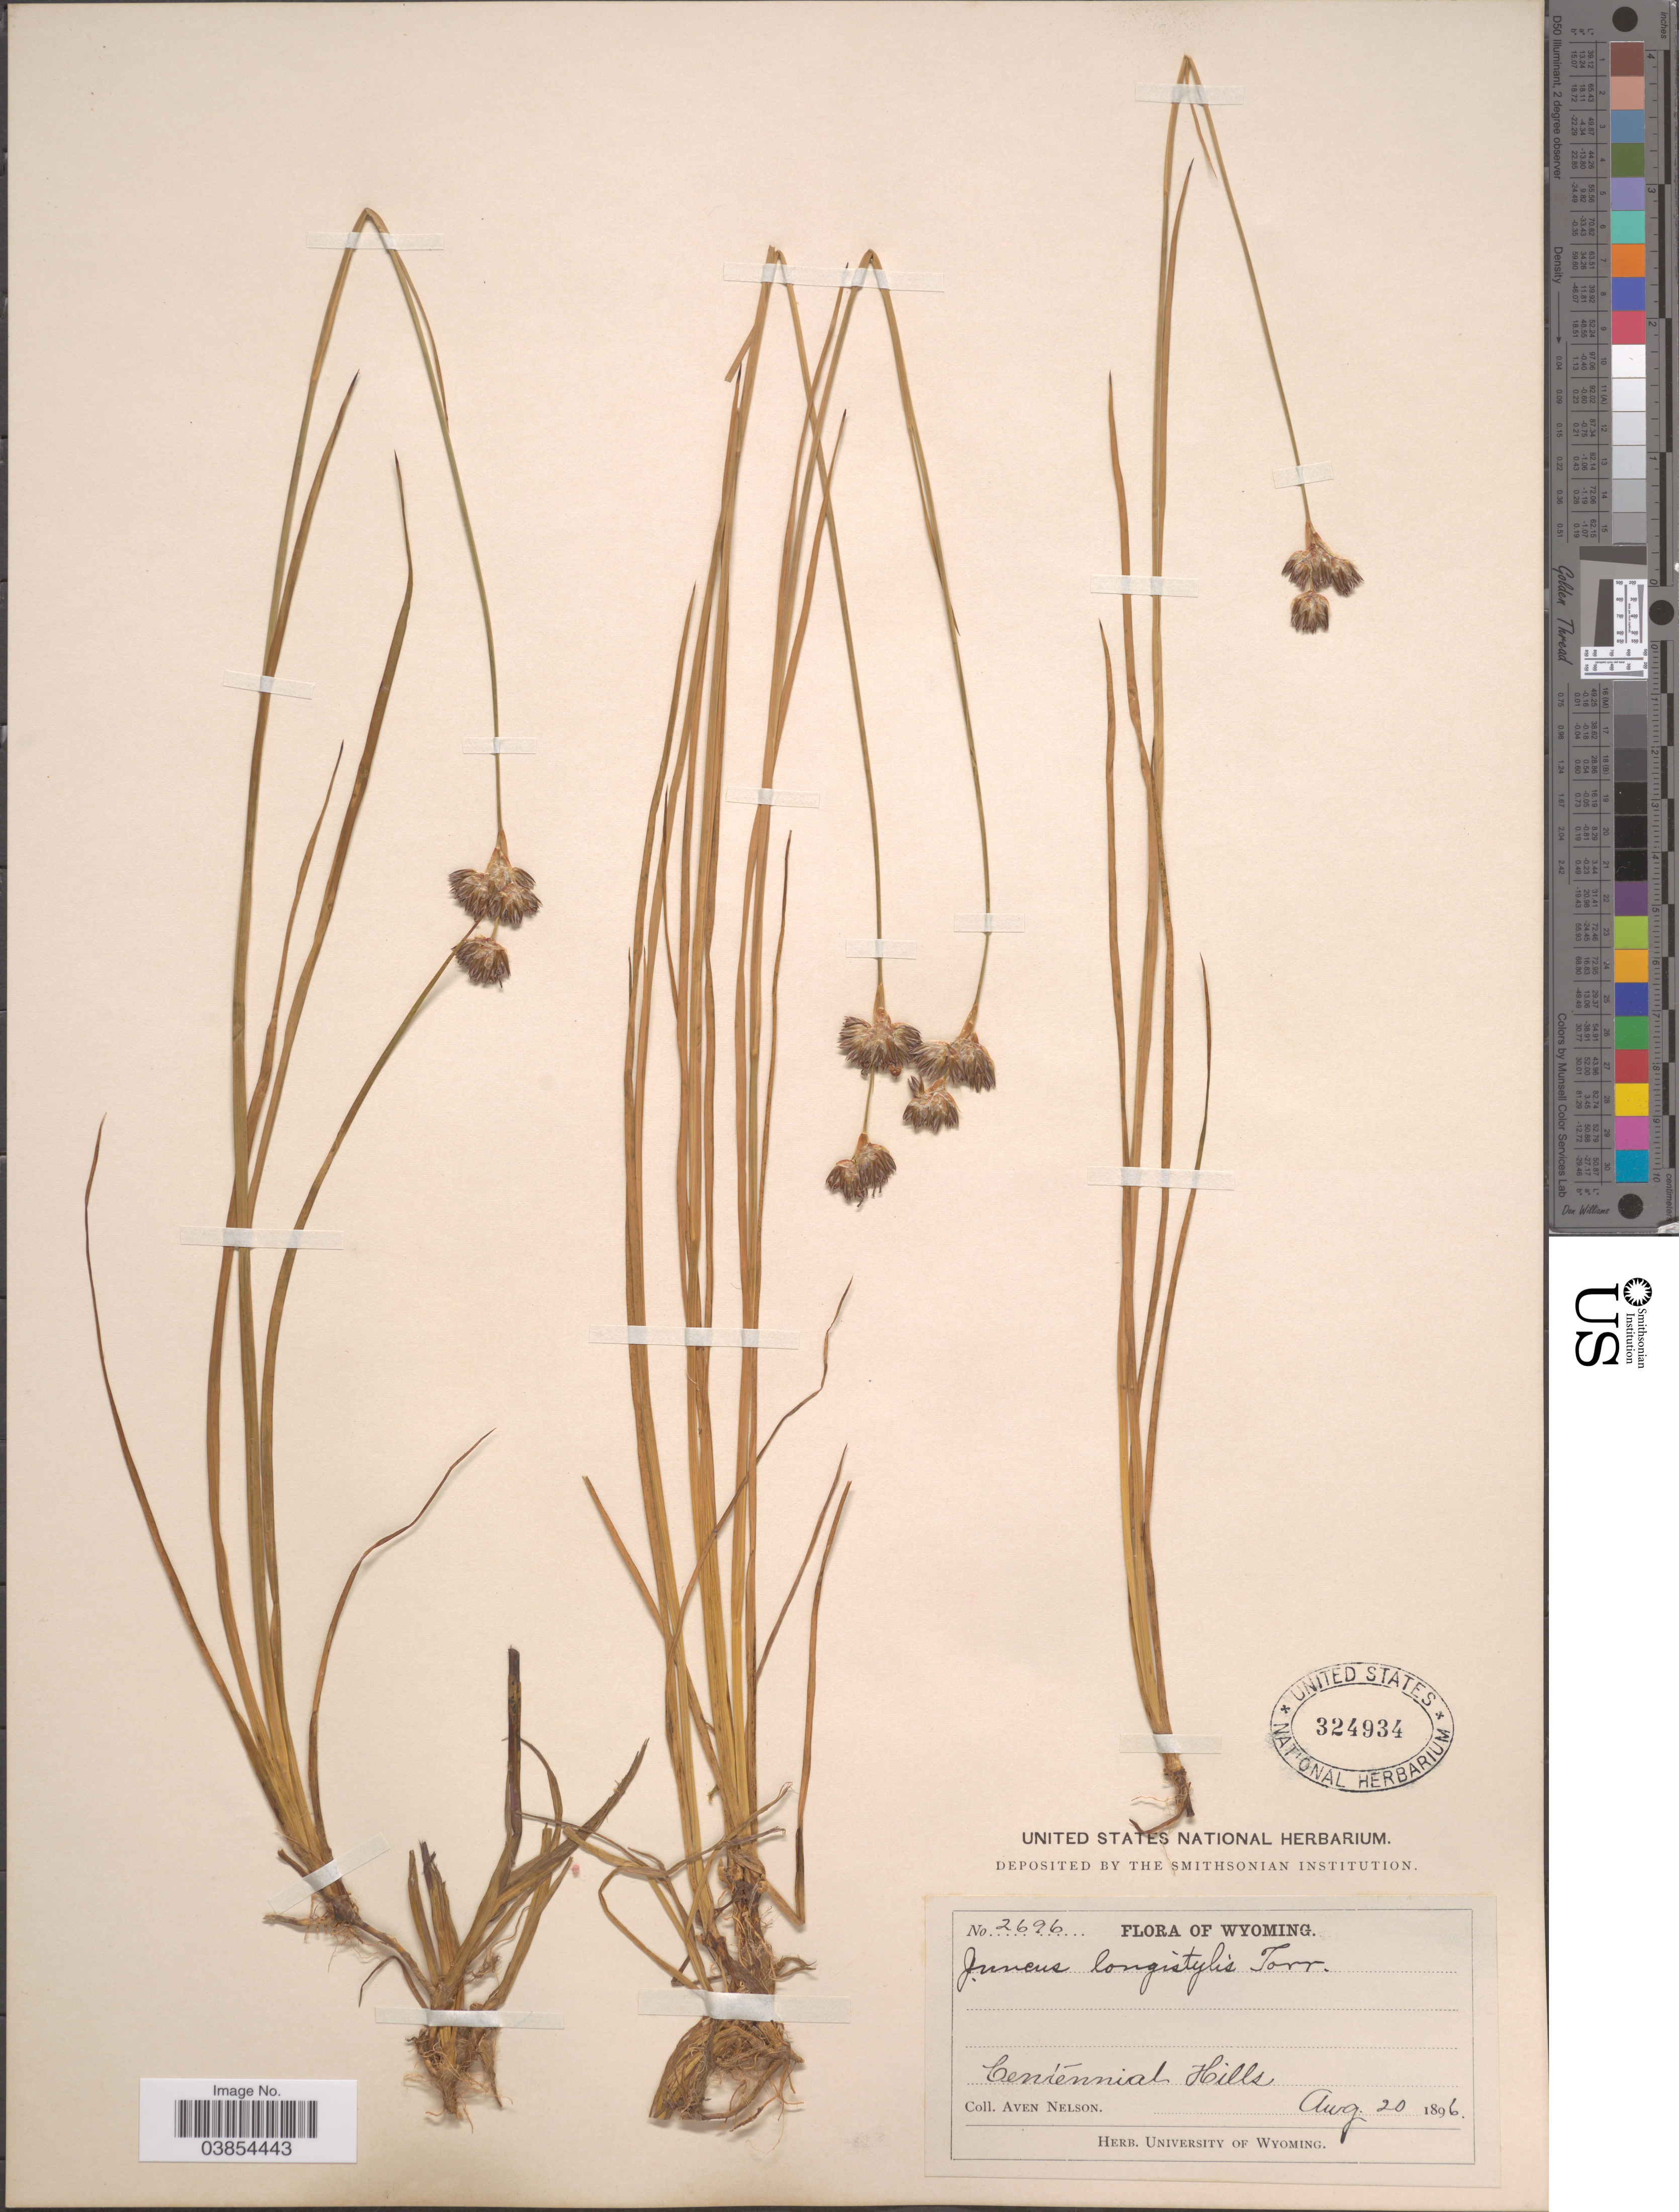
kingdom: Plantae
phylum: Tracheophyta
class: Liliopsida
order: Poales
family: Juncaceae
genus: Juncus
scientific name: Juncus longistylis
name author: Torr.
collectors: A. Nelson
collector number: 2696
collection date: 1896-08-20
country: United States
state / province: Wyoming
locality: Centennial Hills.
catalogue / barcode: US 324934